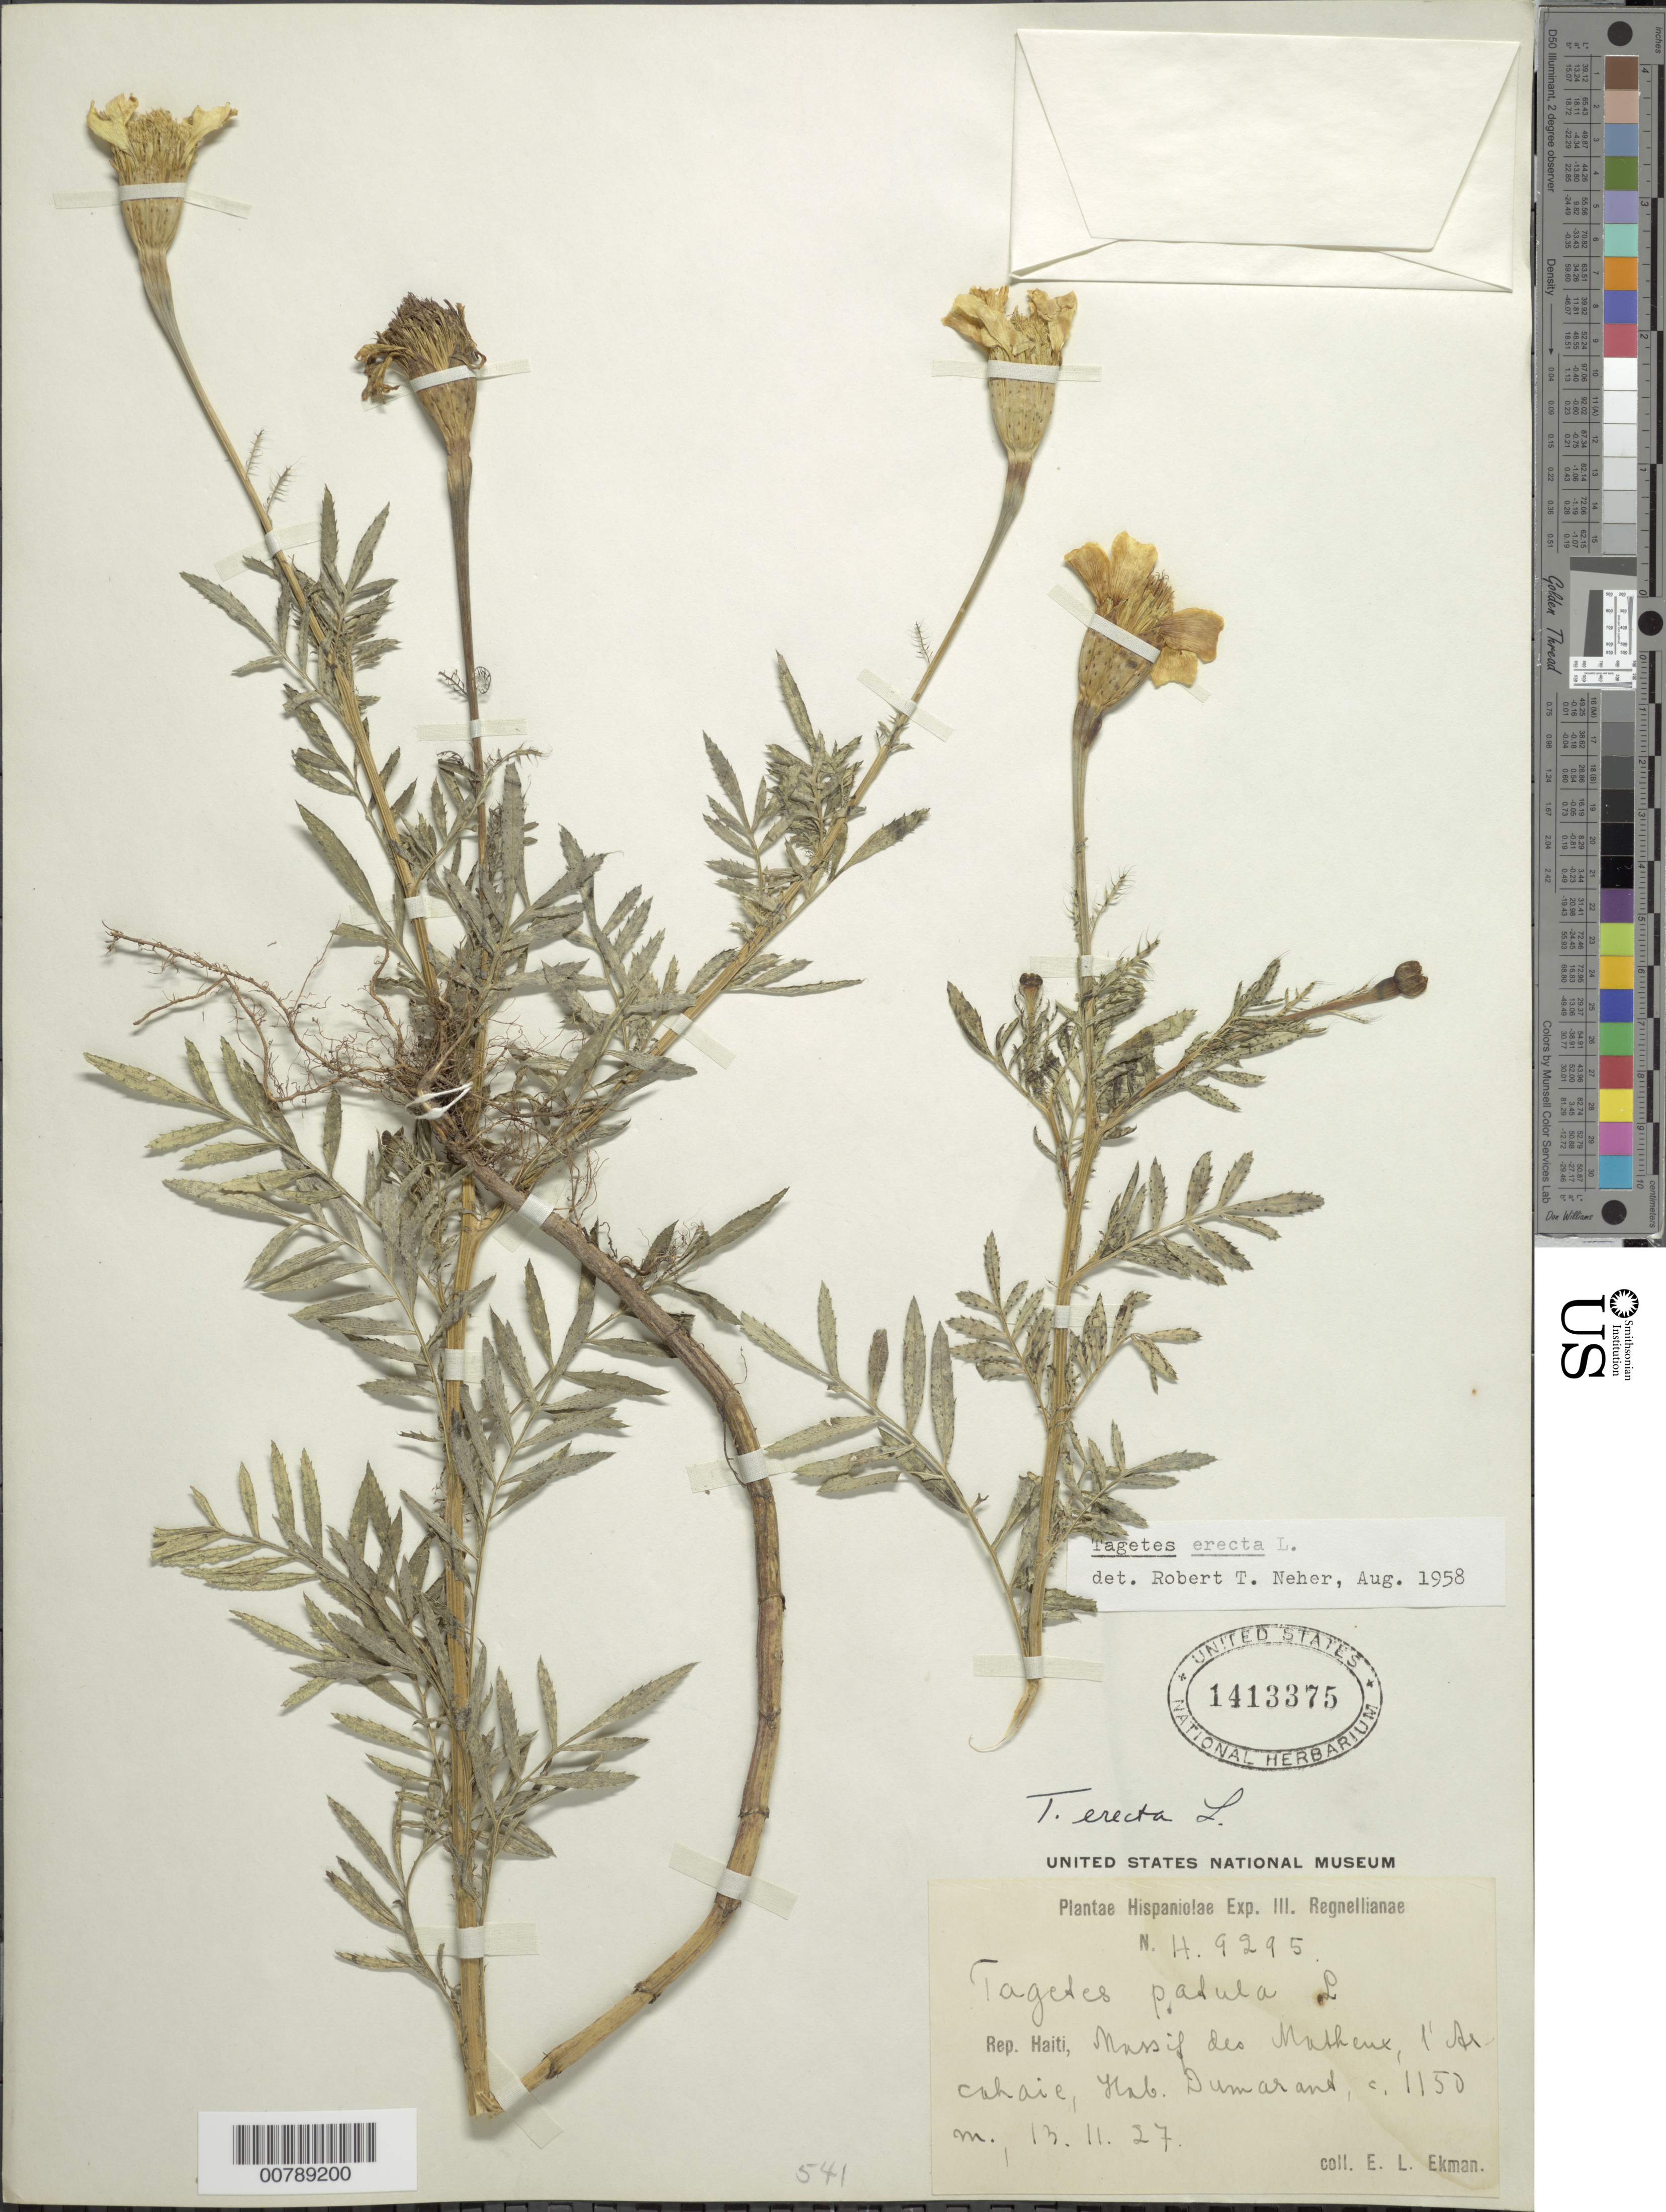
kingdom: Plantae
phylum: Tracheophyta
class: Magnoliopsida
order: Asterales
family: Asteraceae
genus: Tagetes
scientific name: Tagetes erecta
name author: L.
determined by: Neher, R. T.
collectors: E. L. Ekman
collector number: H 9295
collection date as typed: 13 Nov 1927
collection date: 1927-11-13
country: Haiti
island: Hispaniola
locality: Massif des Malheux, l' Arcahaie, Hab. Dumarand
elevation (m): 1150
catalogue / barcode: US 1413375